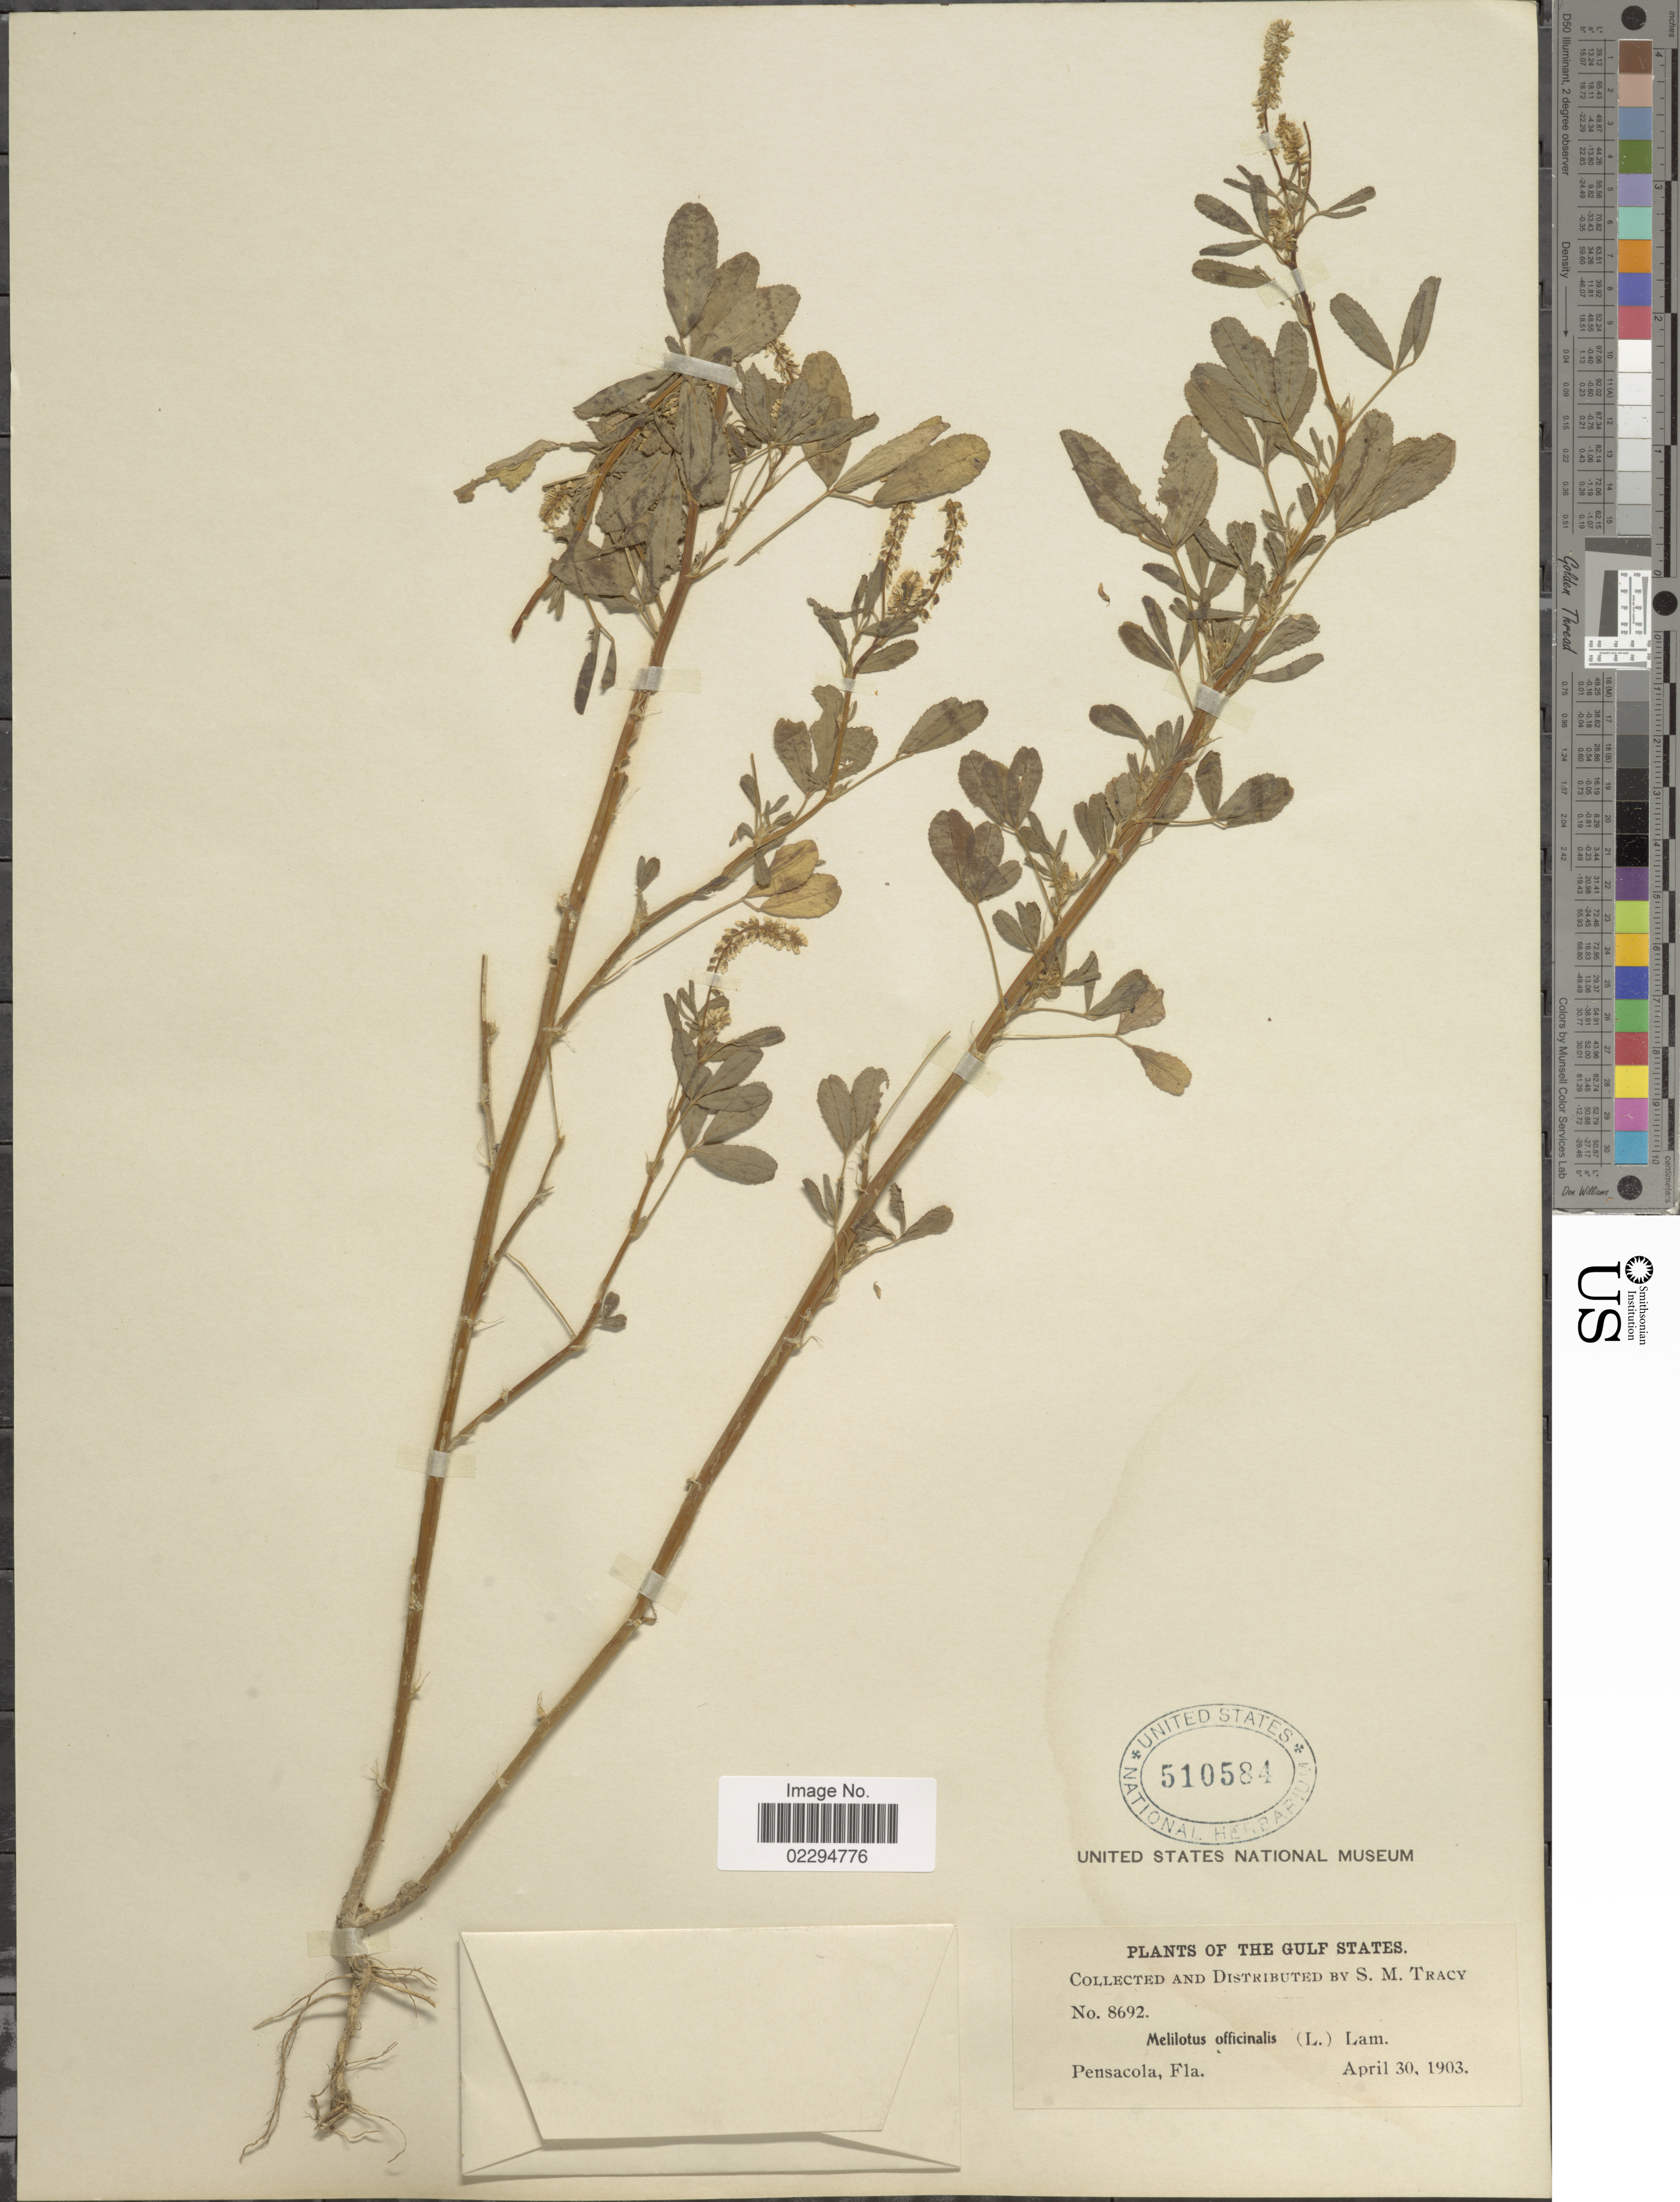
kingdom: Plantae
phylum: Tracheophyta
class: Magnoliopsida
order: Fabales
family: Fabaceae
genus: Melilotus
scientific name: Melilotus officinalis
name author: (L.) Lam.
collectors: S. M. Tracy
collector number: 8692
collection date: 1903-04-30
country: United States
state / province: Florida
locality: Gulf States. Pensacola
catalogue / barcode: US 510584